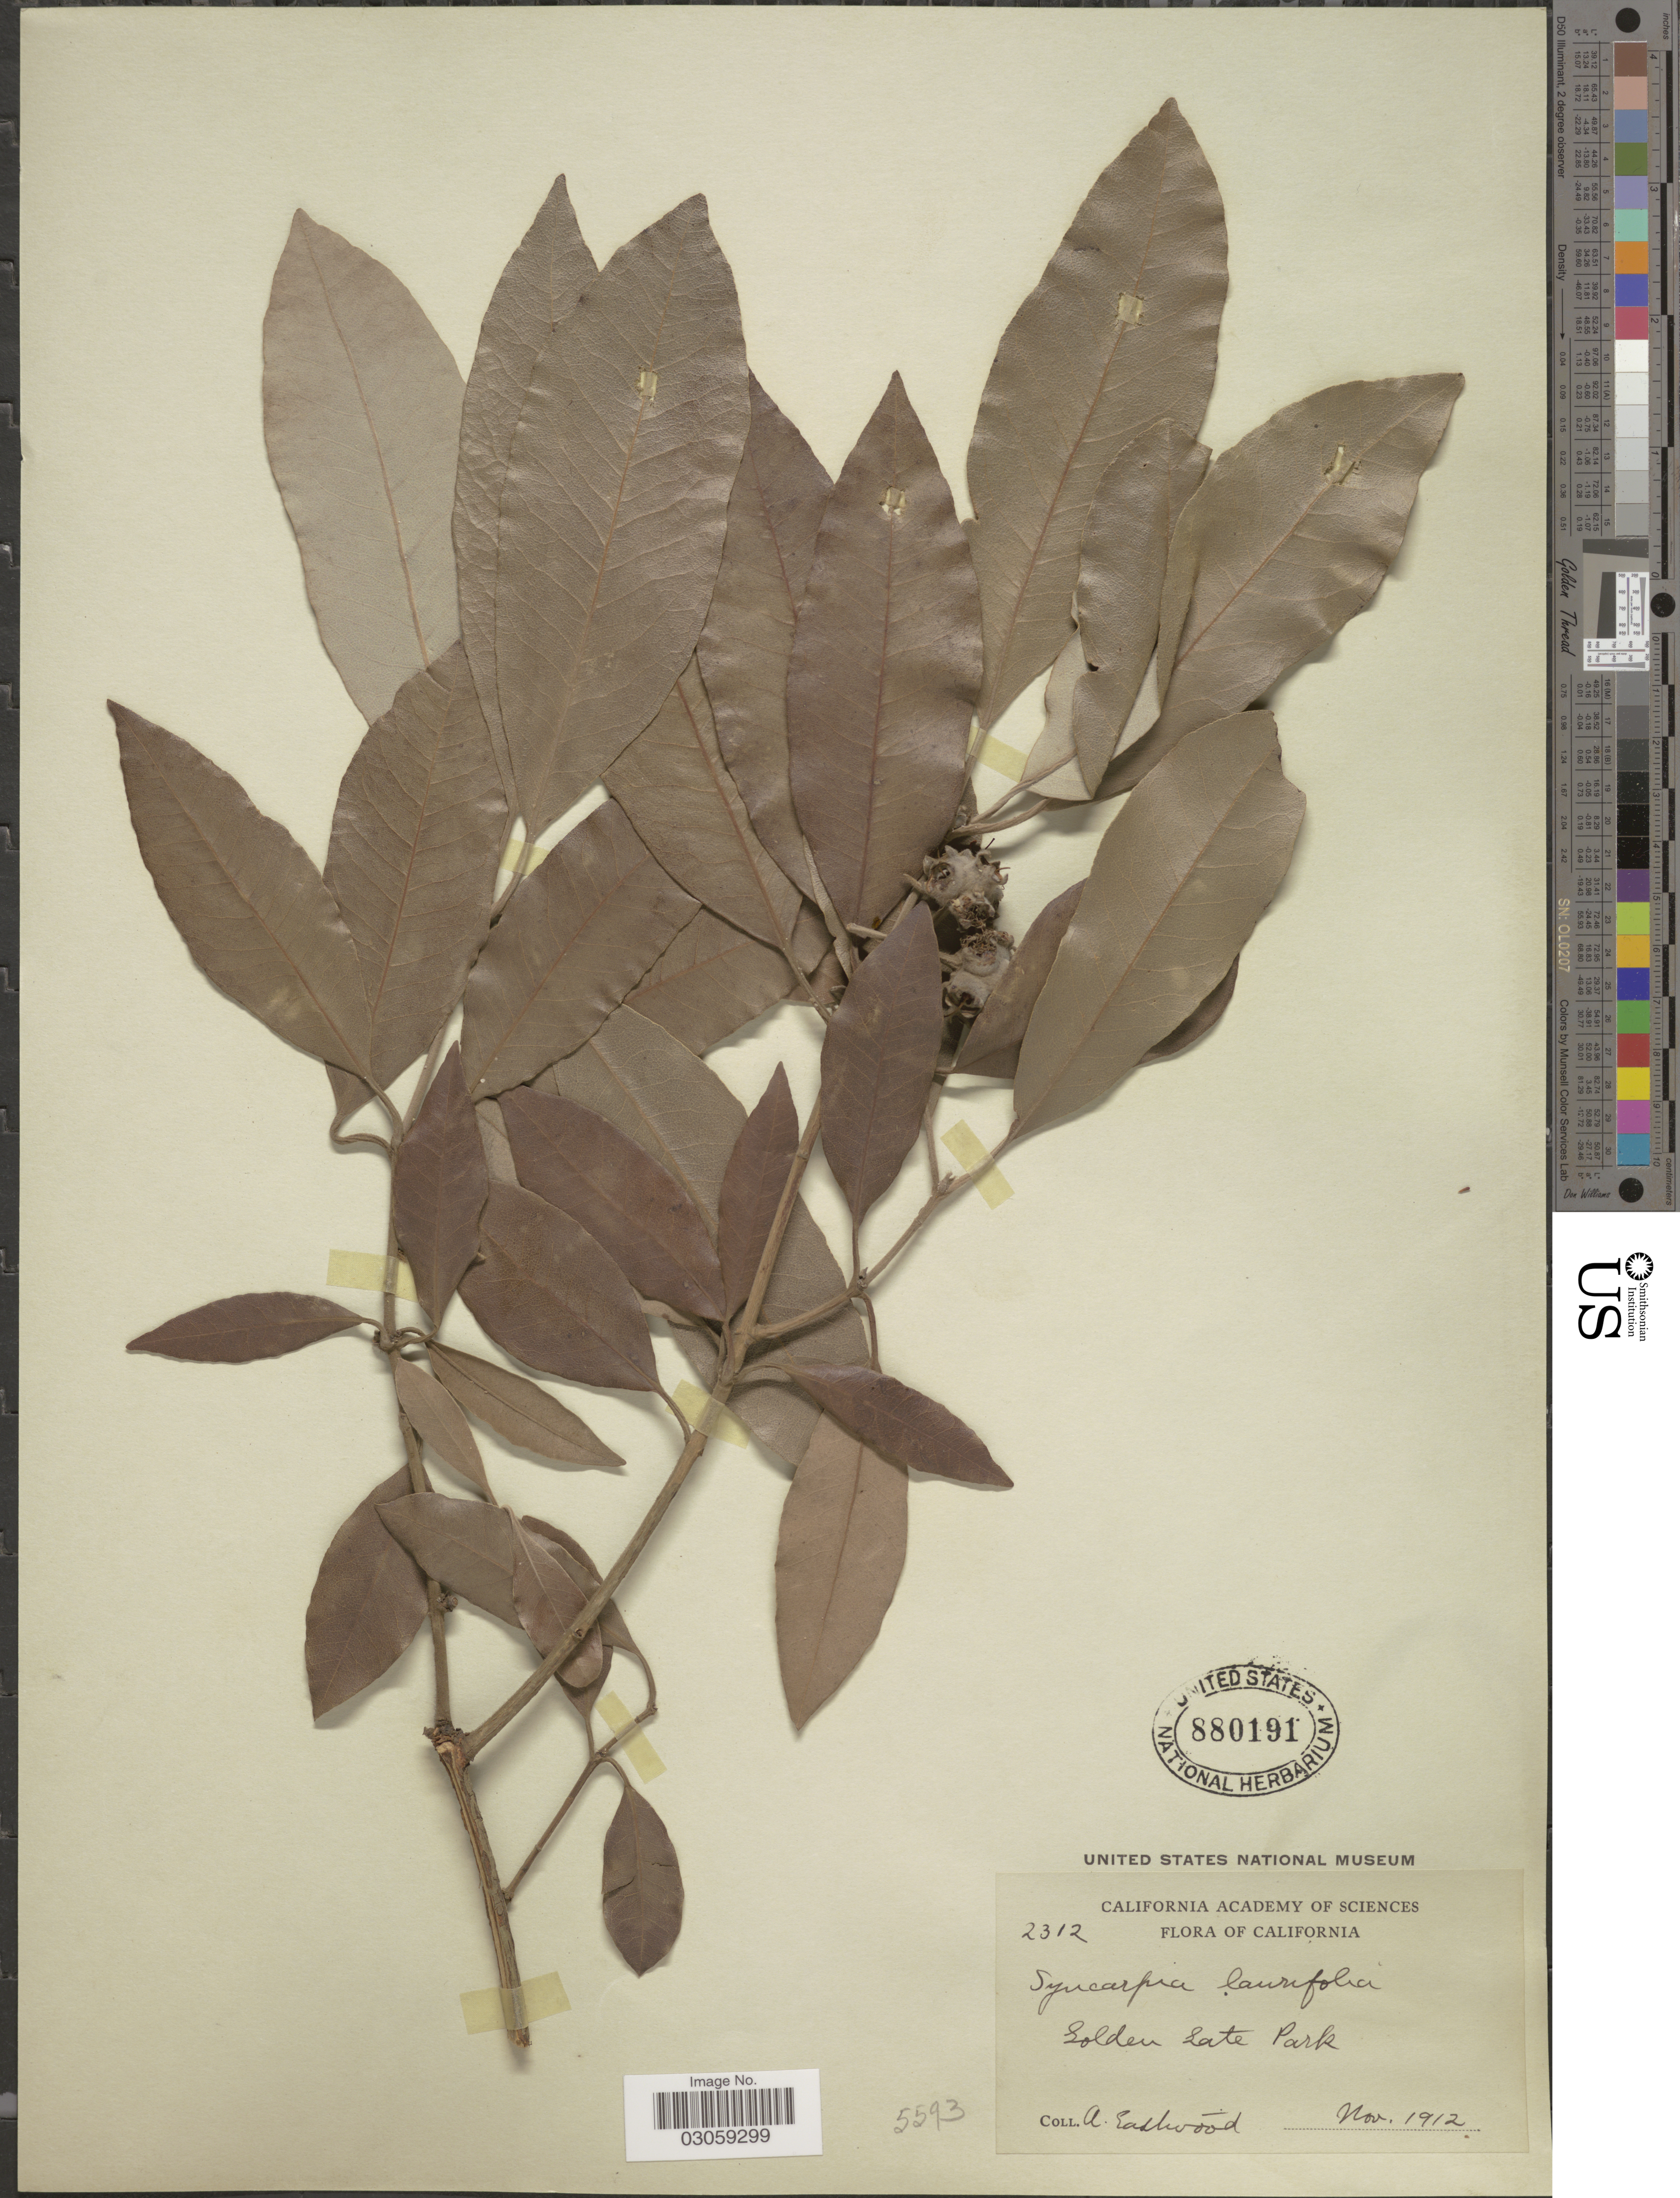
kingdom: Plantae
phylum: Tracheophyta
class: Magnoliopsida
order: Myrtales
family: Myrtaceae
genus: Syncarpia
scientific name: Syncarpia glomulifera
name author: (Sm.) Nied.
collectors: A. Eastwood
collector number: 2312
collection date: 1912-11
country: United States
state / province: California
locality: Golden Gate Park.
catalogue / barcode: US 880191